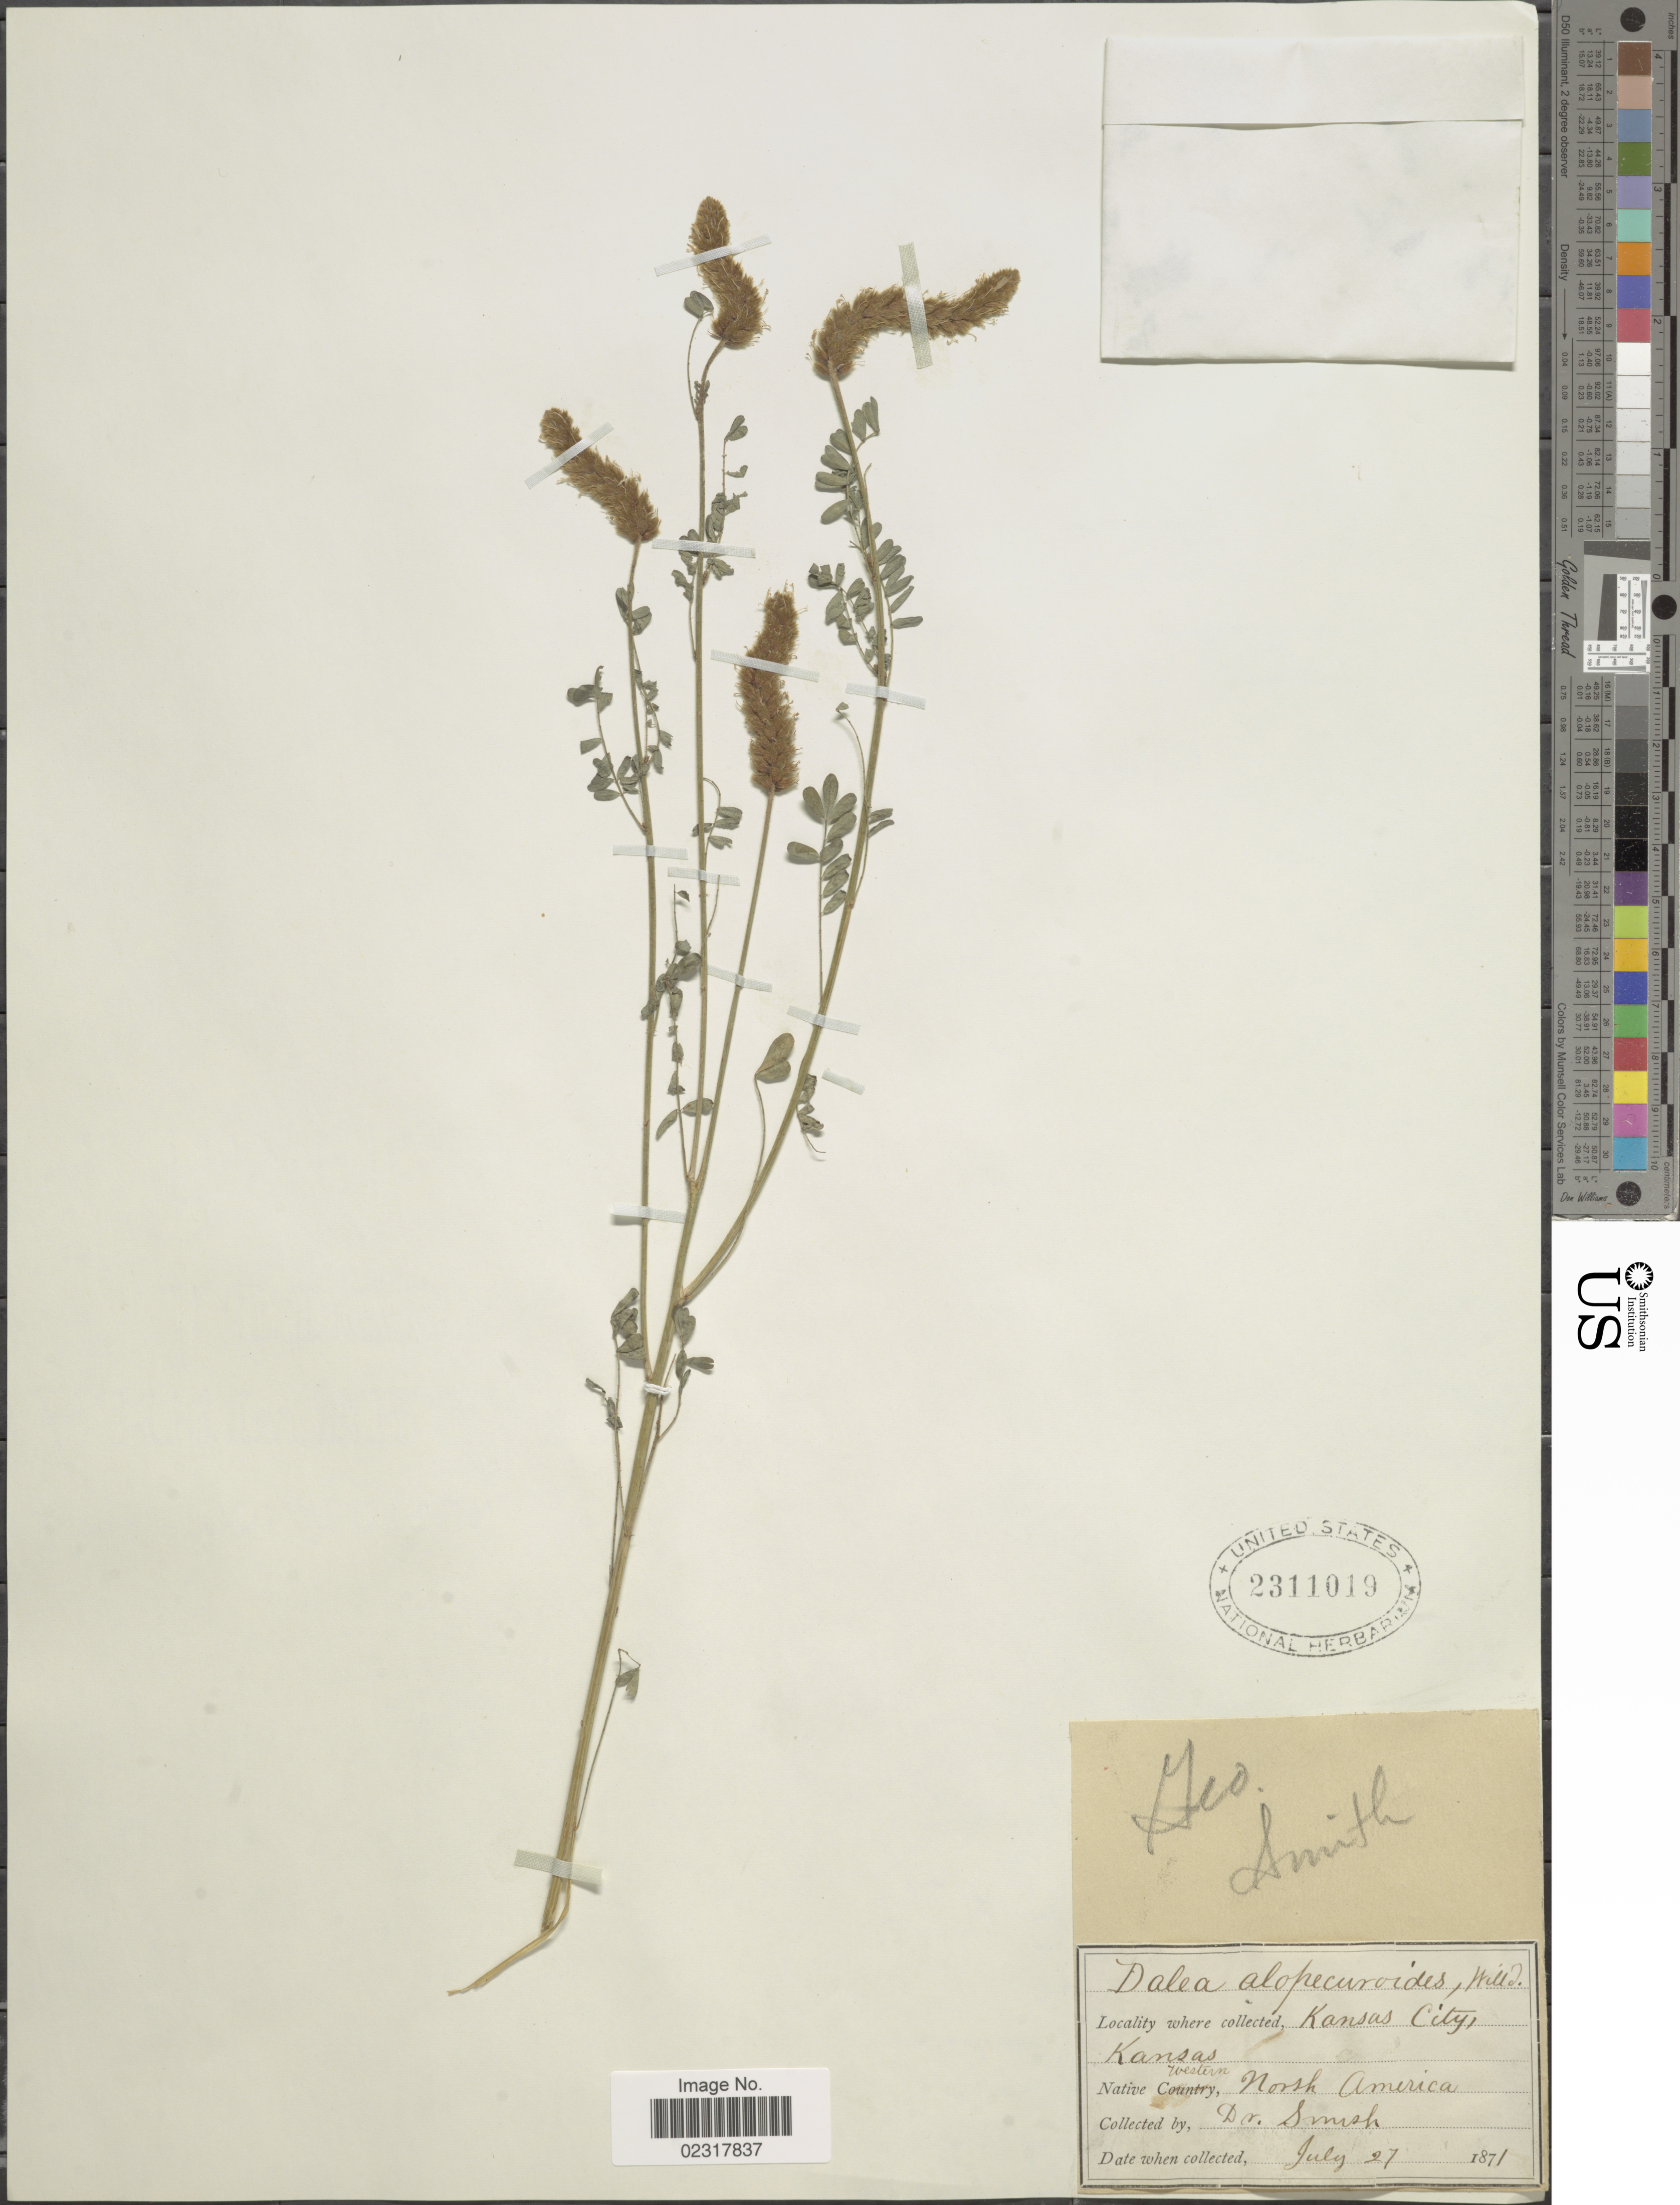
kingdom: Plantae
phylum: Tracheophyta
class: Magnoliopsida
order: Fabales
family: Fabaceae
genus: Dalea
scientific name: Dalea leporina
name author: (Aiton) Bullock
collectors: -- Smith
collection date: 1871-07-27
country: United States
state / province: Kansas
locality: Kansas City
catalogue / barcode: US 2311019